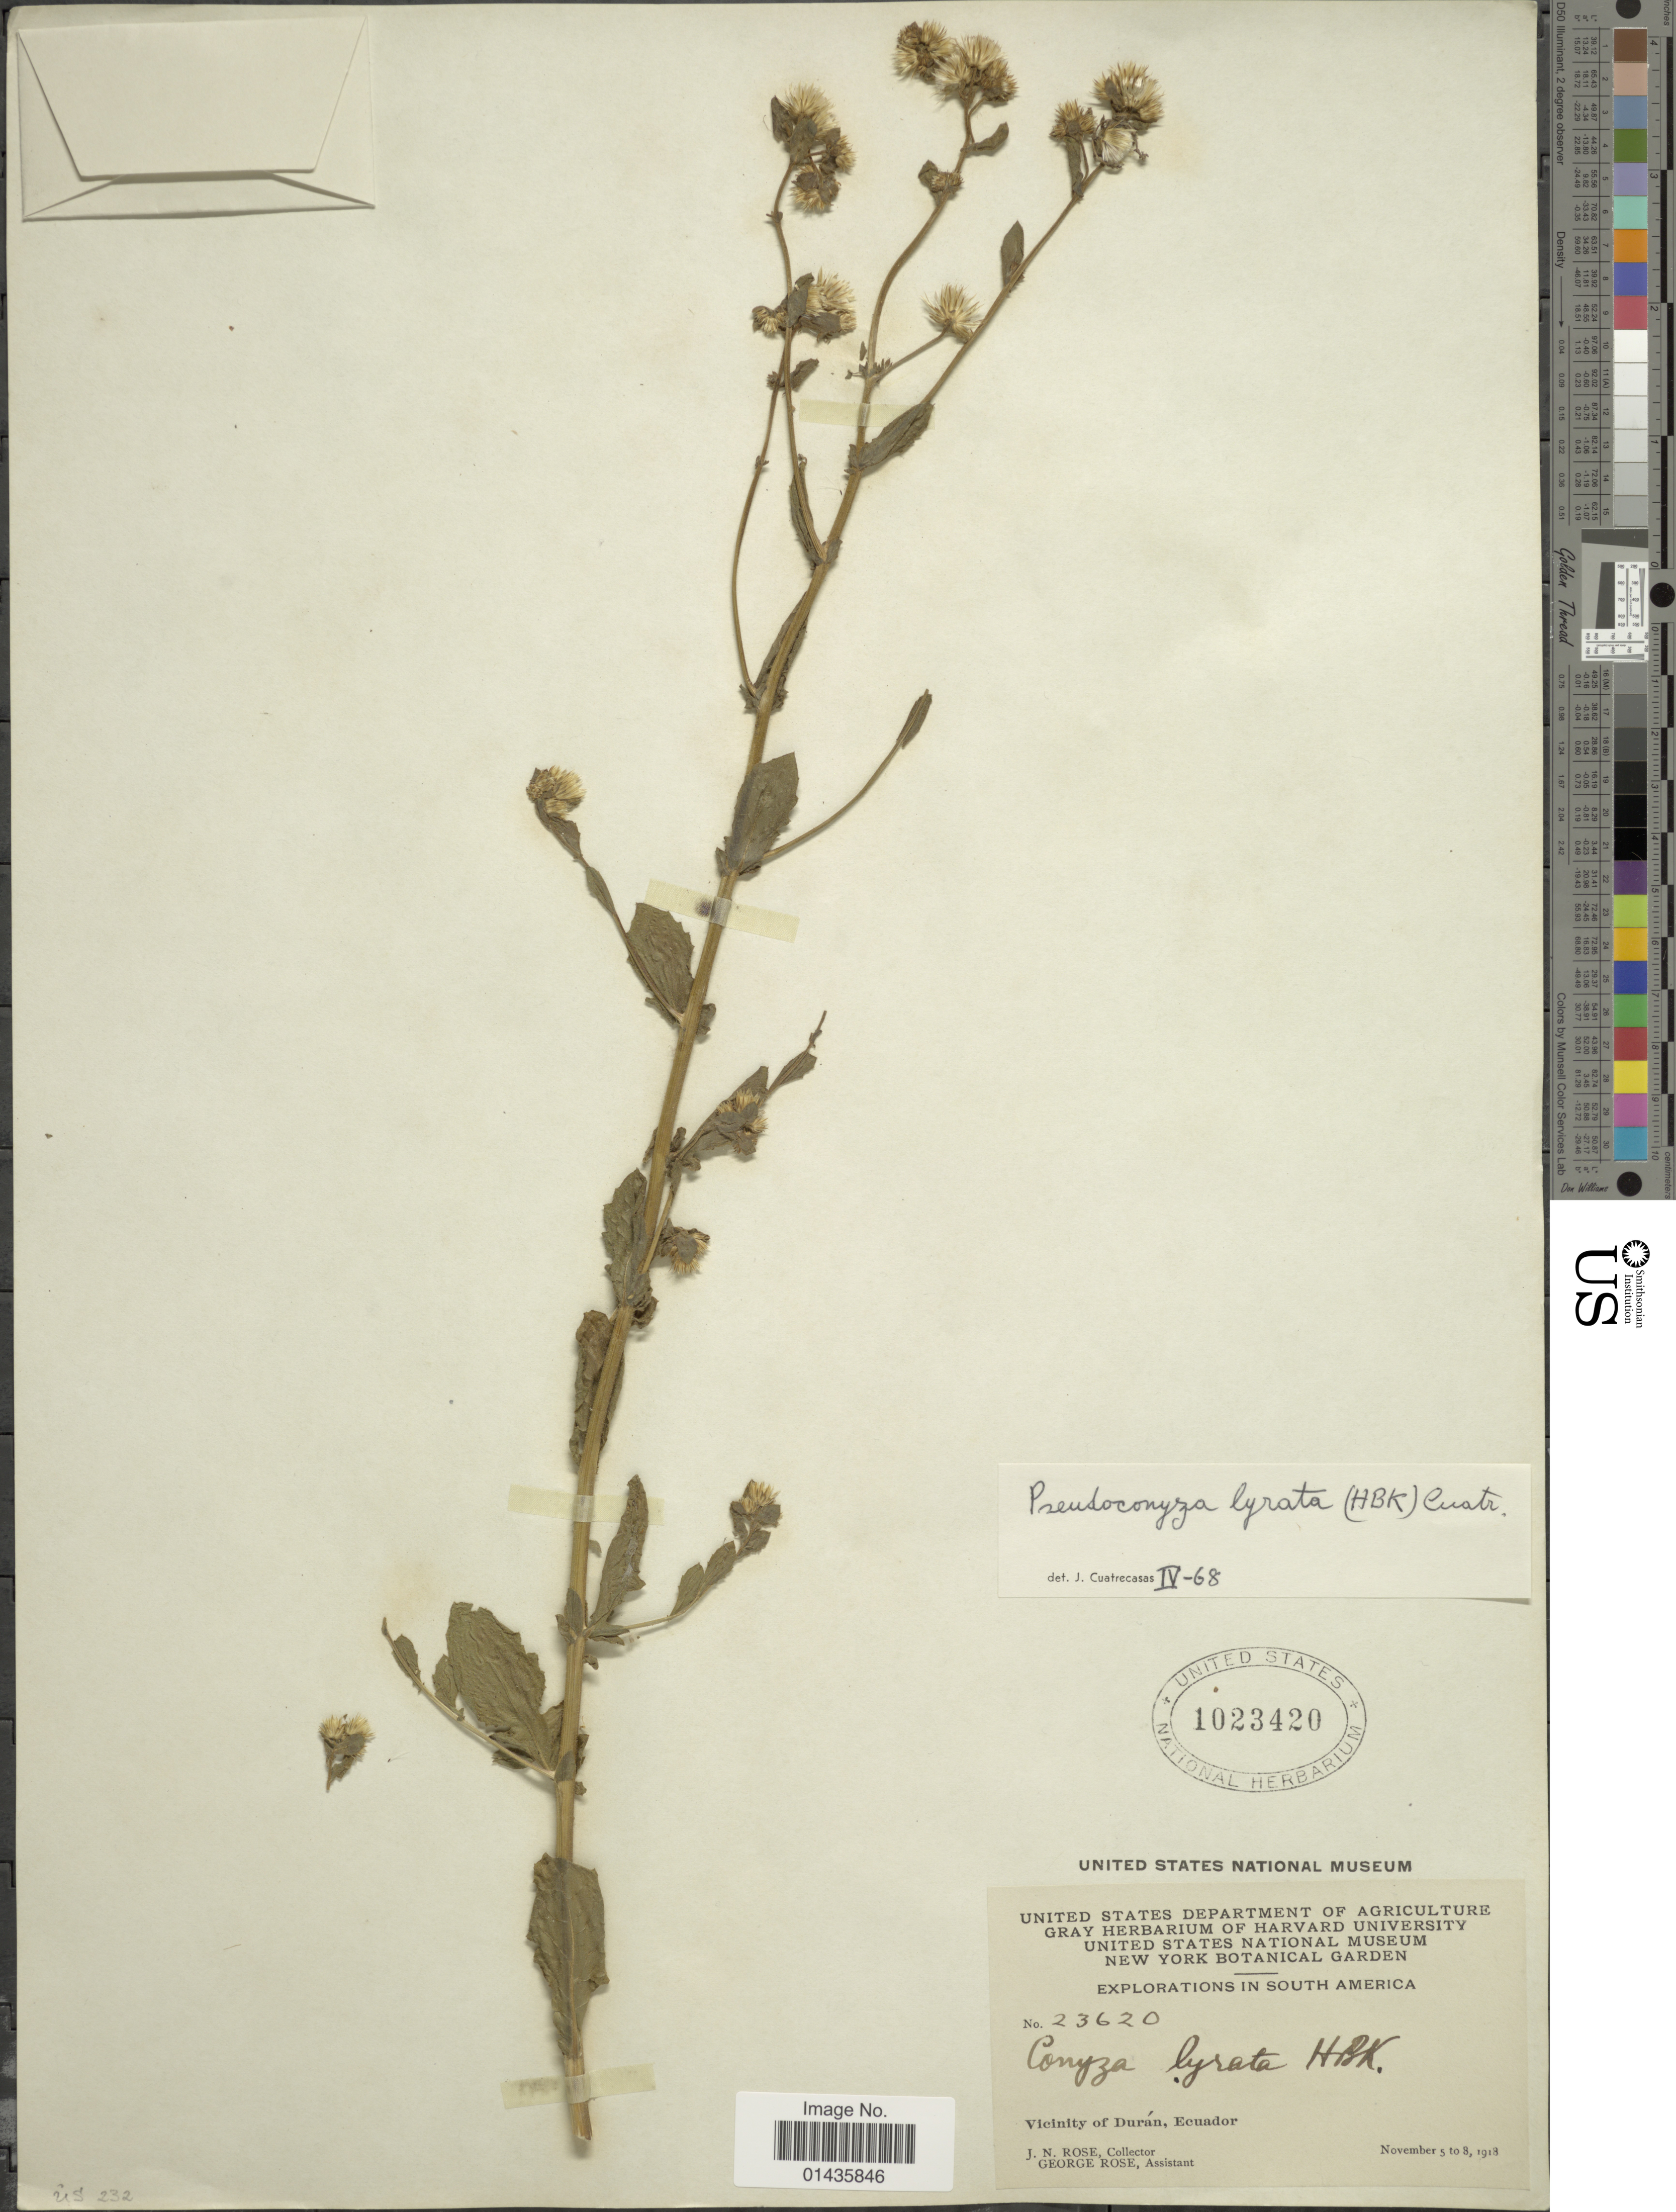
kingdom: Plantae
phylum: Tracheophyta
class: Magnoliopsida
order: Asterales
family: Asteraceae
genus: Pseudoconyza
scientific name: Pseudoconyza lyrata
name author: (Kunth) Cuatrec.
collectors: J. N. Rose & G. Rose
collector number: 23620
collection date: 1918-11-05/1918-11-08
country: Ecuador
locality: South America, Vicinity of Duran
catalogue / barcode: US 1023420